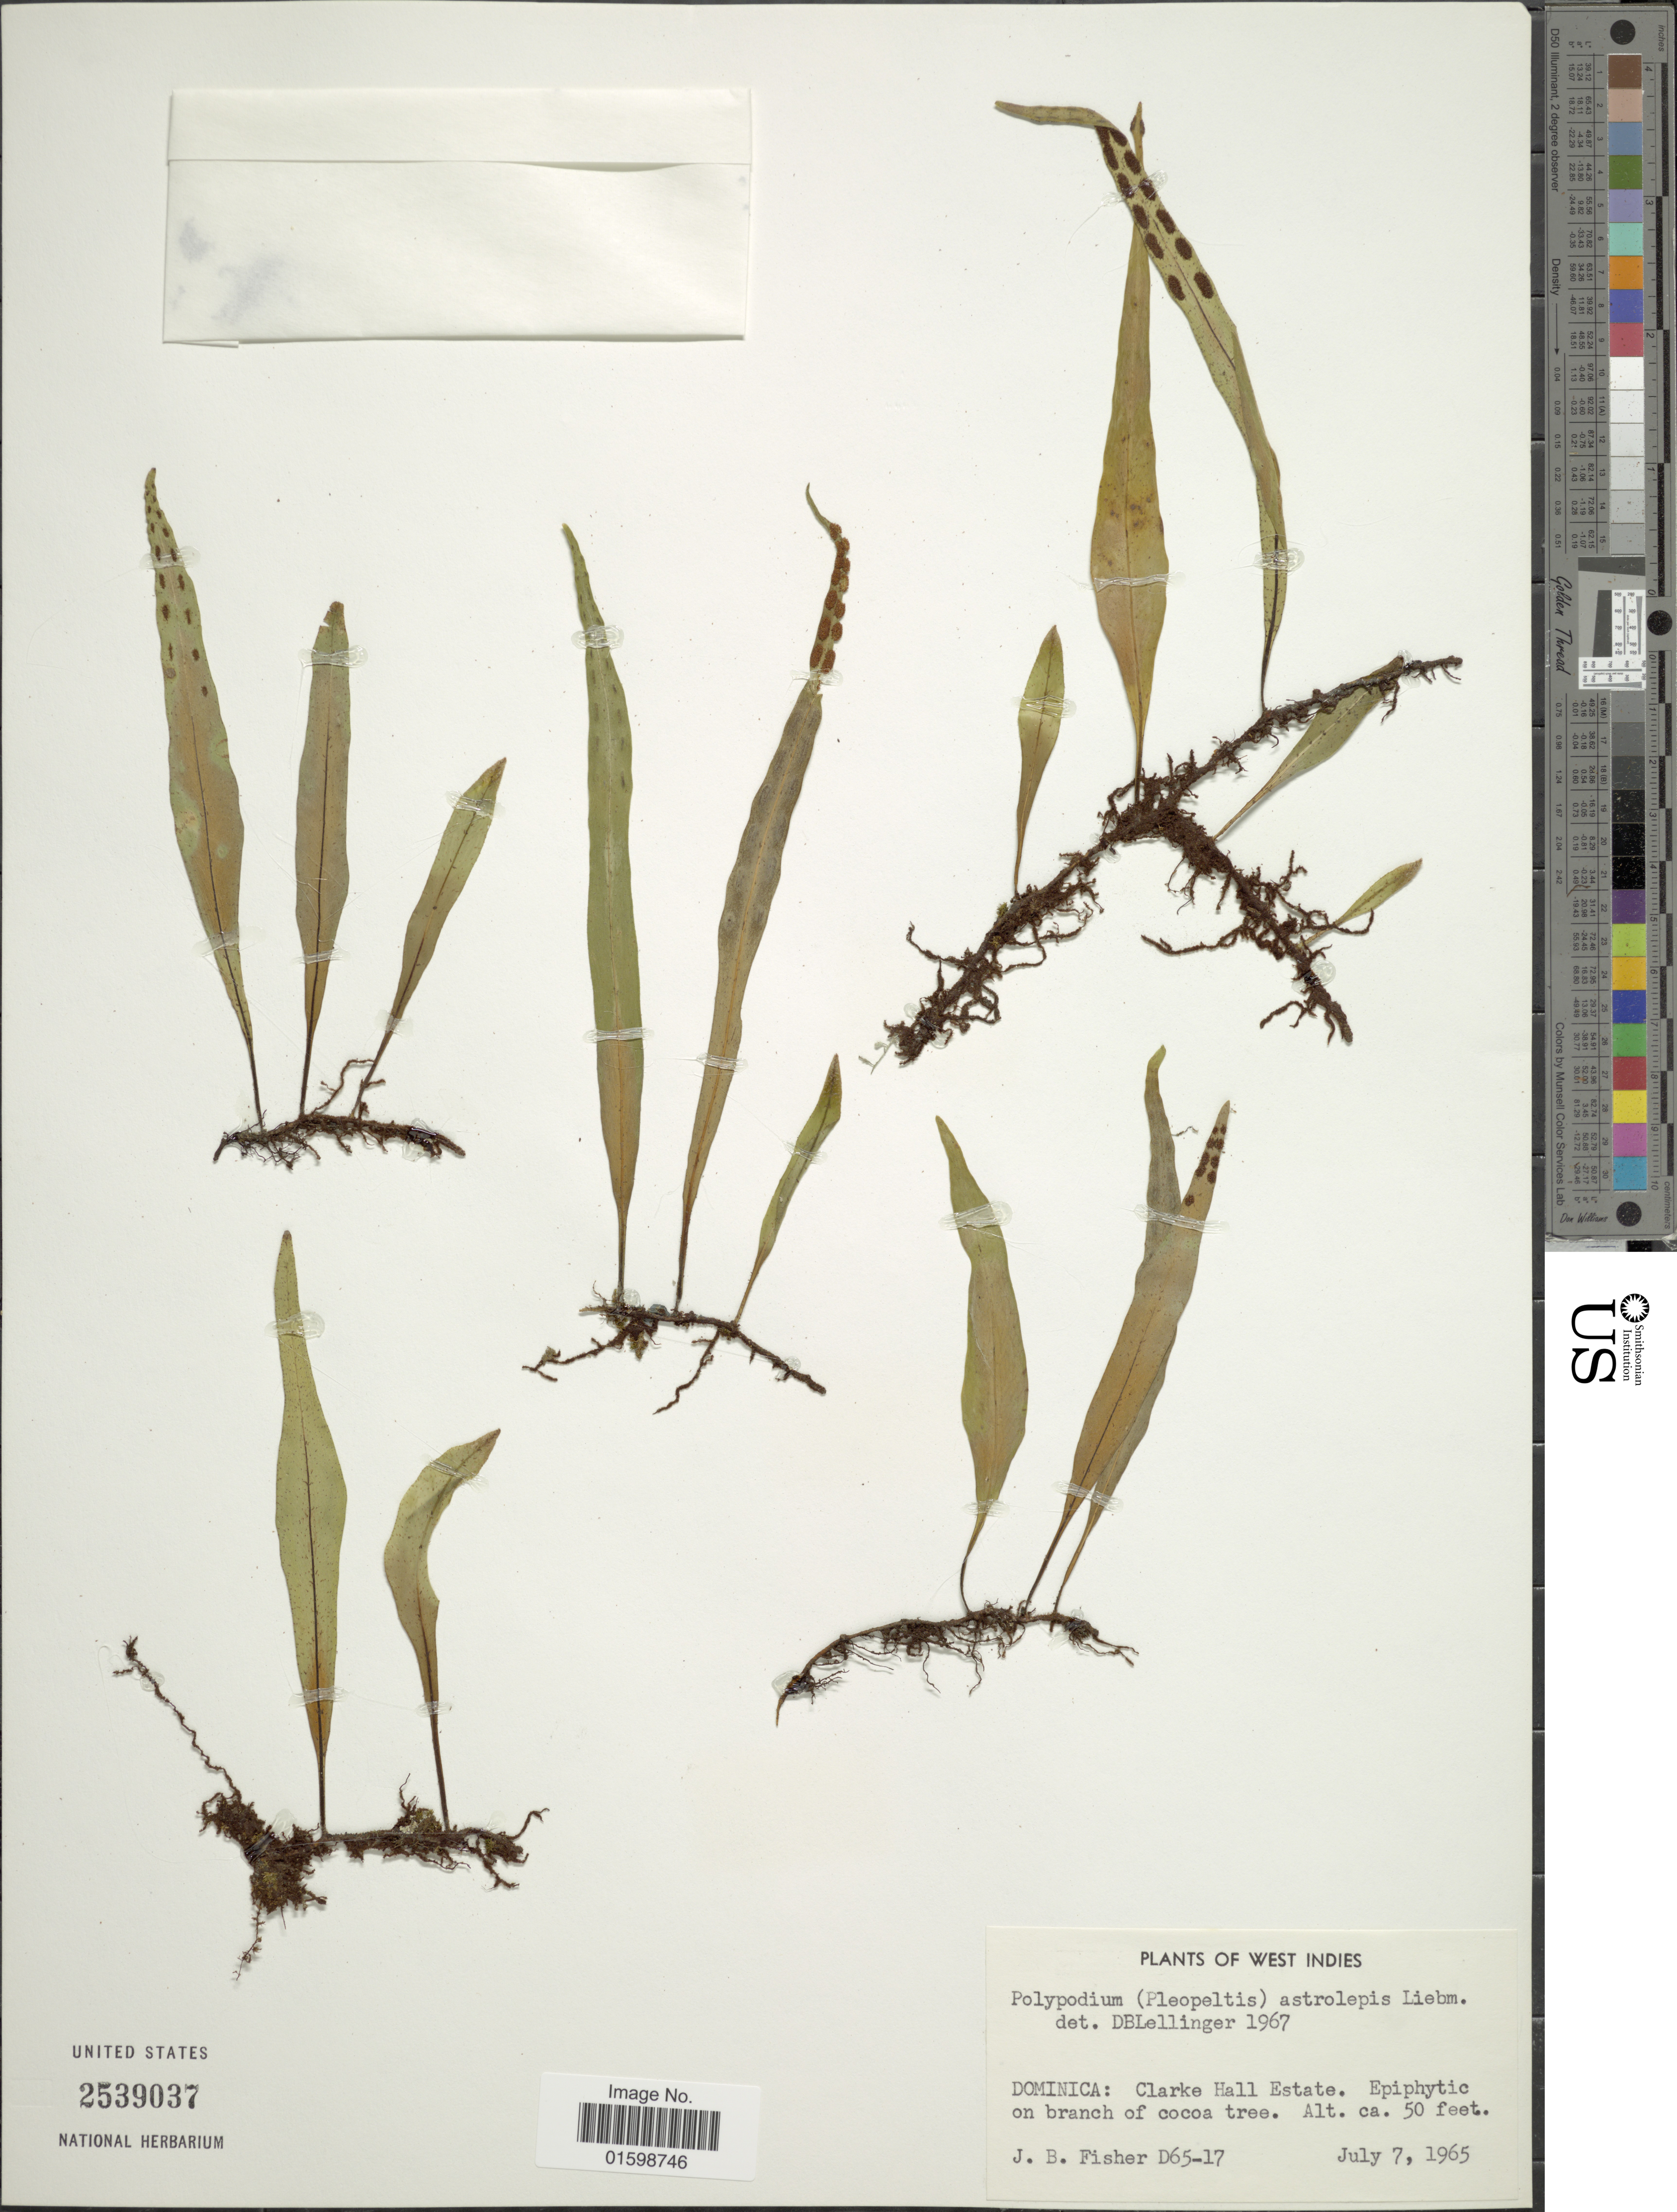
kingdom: Plantae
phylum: Tracheophyta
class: Polypodiopsida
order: Polypodiales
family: Polypodiaceae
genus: Pleopeltis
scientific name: Pleopeltis astrolepis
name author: (Liebm.) E. Fourn.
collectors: J. B. Fisher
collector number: D65-17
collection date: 1965-07-07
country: Dominica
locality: West Indies, Clarke Hall Estate, epiphytic on branch of cocoa tree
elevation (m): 15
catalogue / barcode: US 2539037